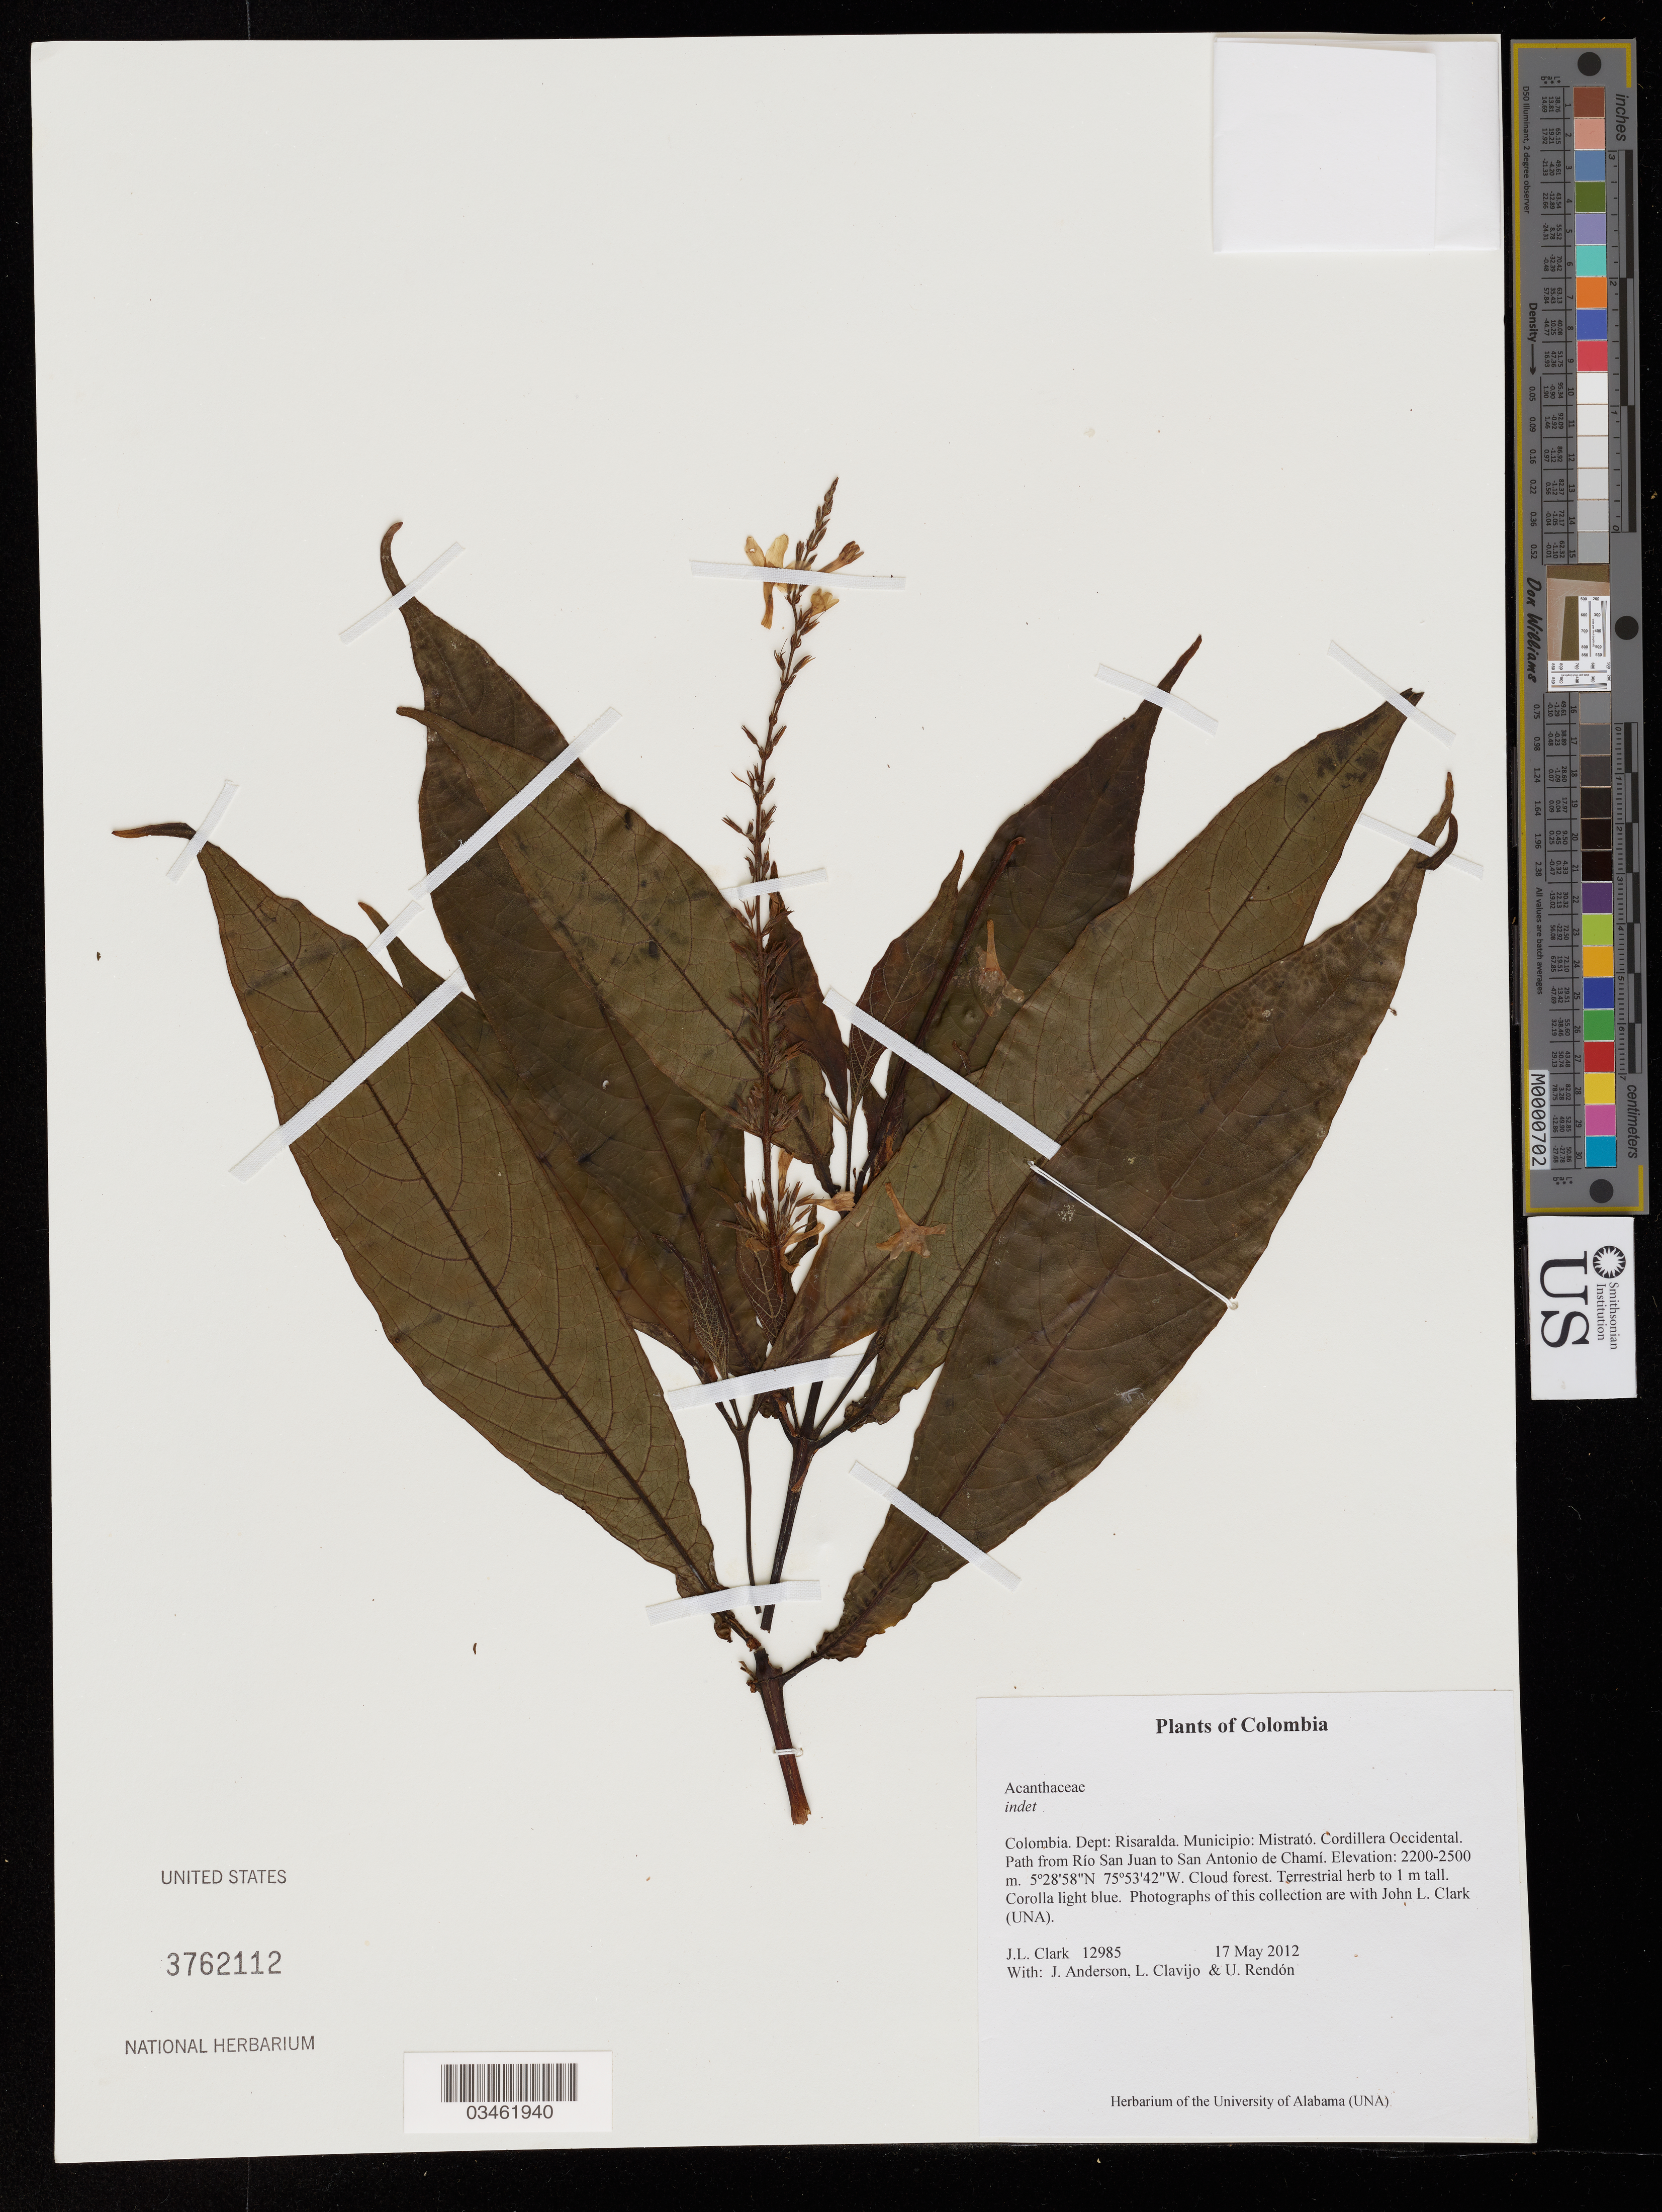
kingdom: Plantae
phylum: Tracheophyta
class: Magnoliopsida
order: Lamiales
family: Acanthaceae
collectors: J. L. Clark, J. Anderson, L. Clavijo & U. Rendón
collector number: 12985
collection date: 2012-05-17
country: Colombia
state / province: Risaralda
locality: Dept: Risaralda. Municipio: Mistrató. Cordillera Occidental. Path from Río San Juan to San Antonio de Chamí.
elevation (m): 2200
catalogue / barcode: US 3762112